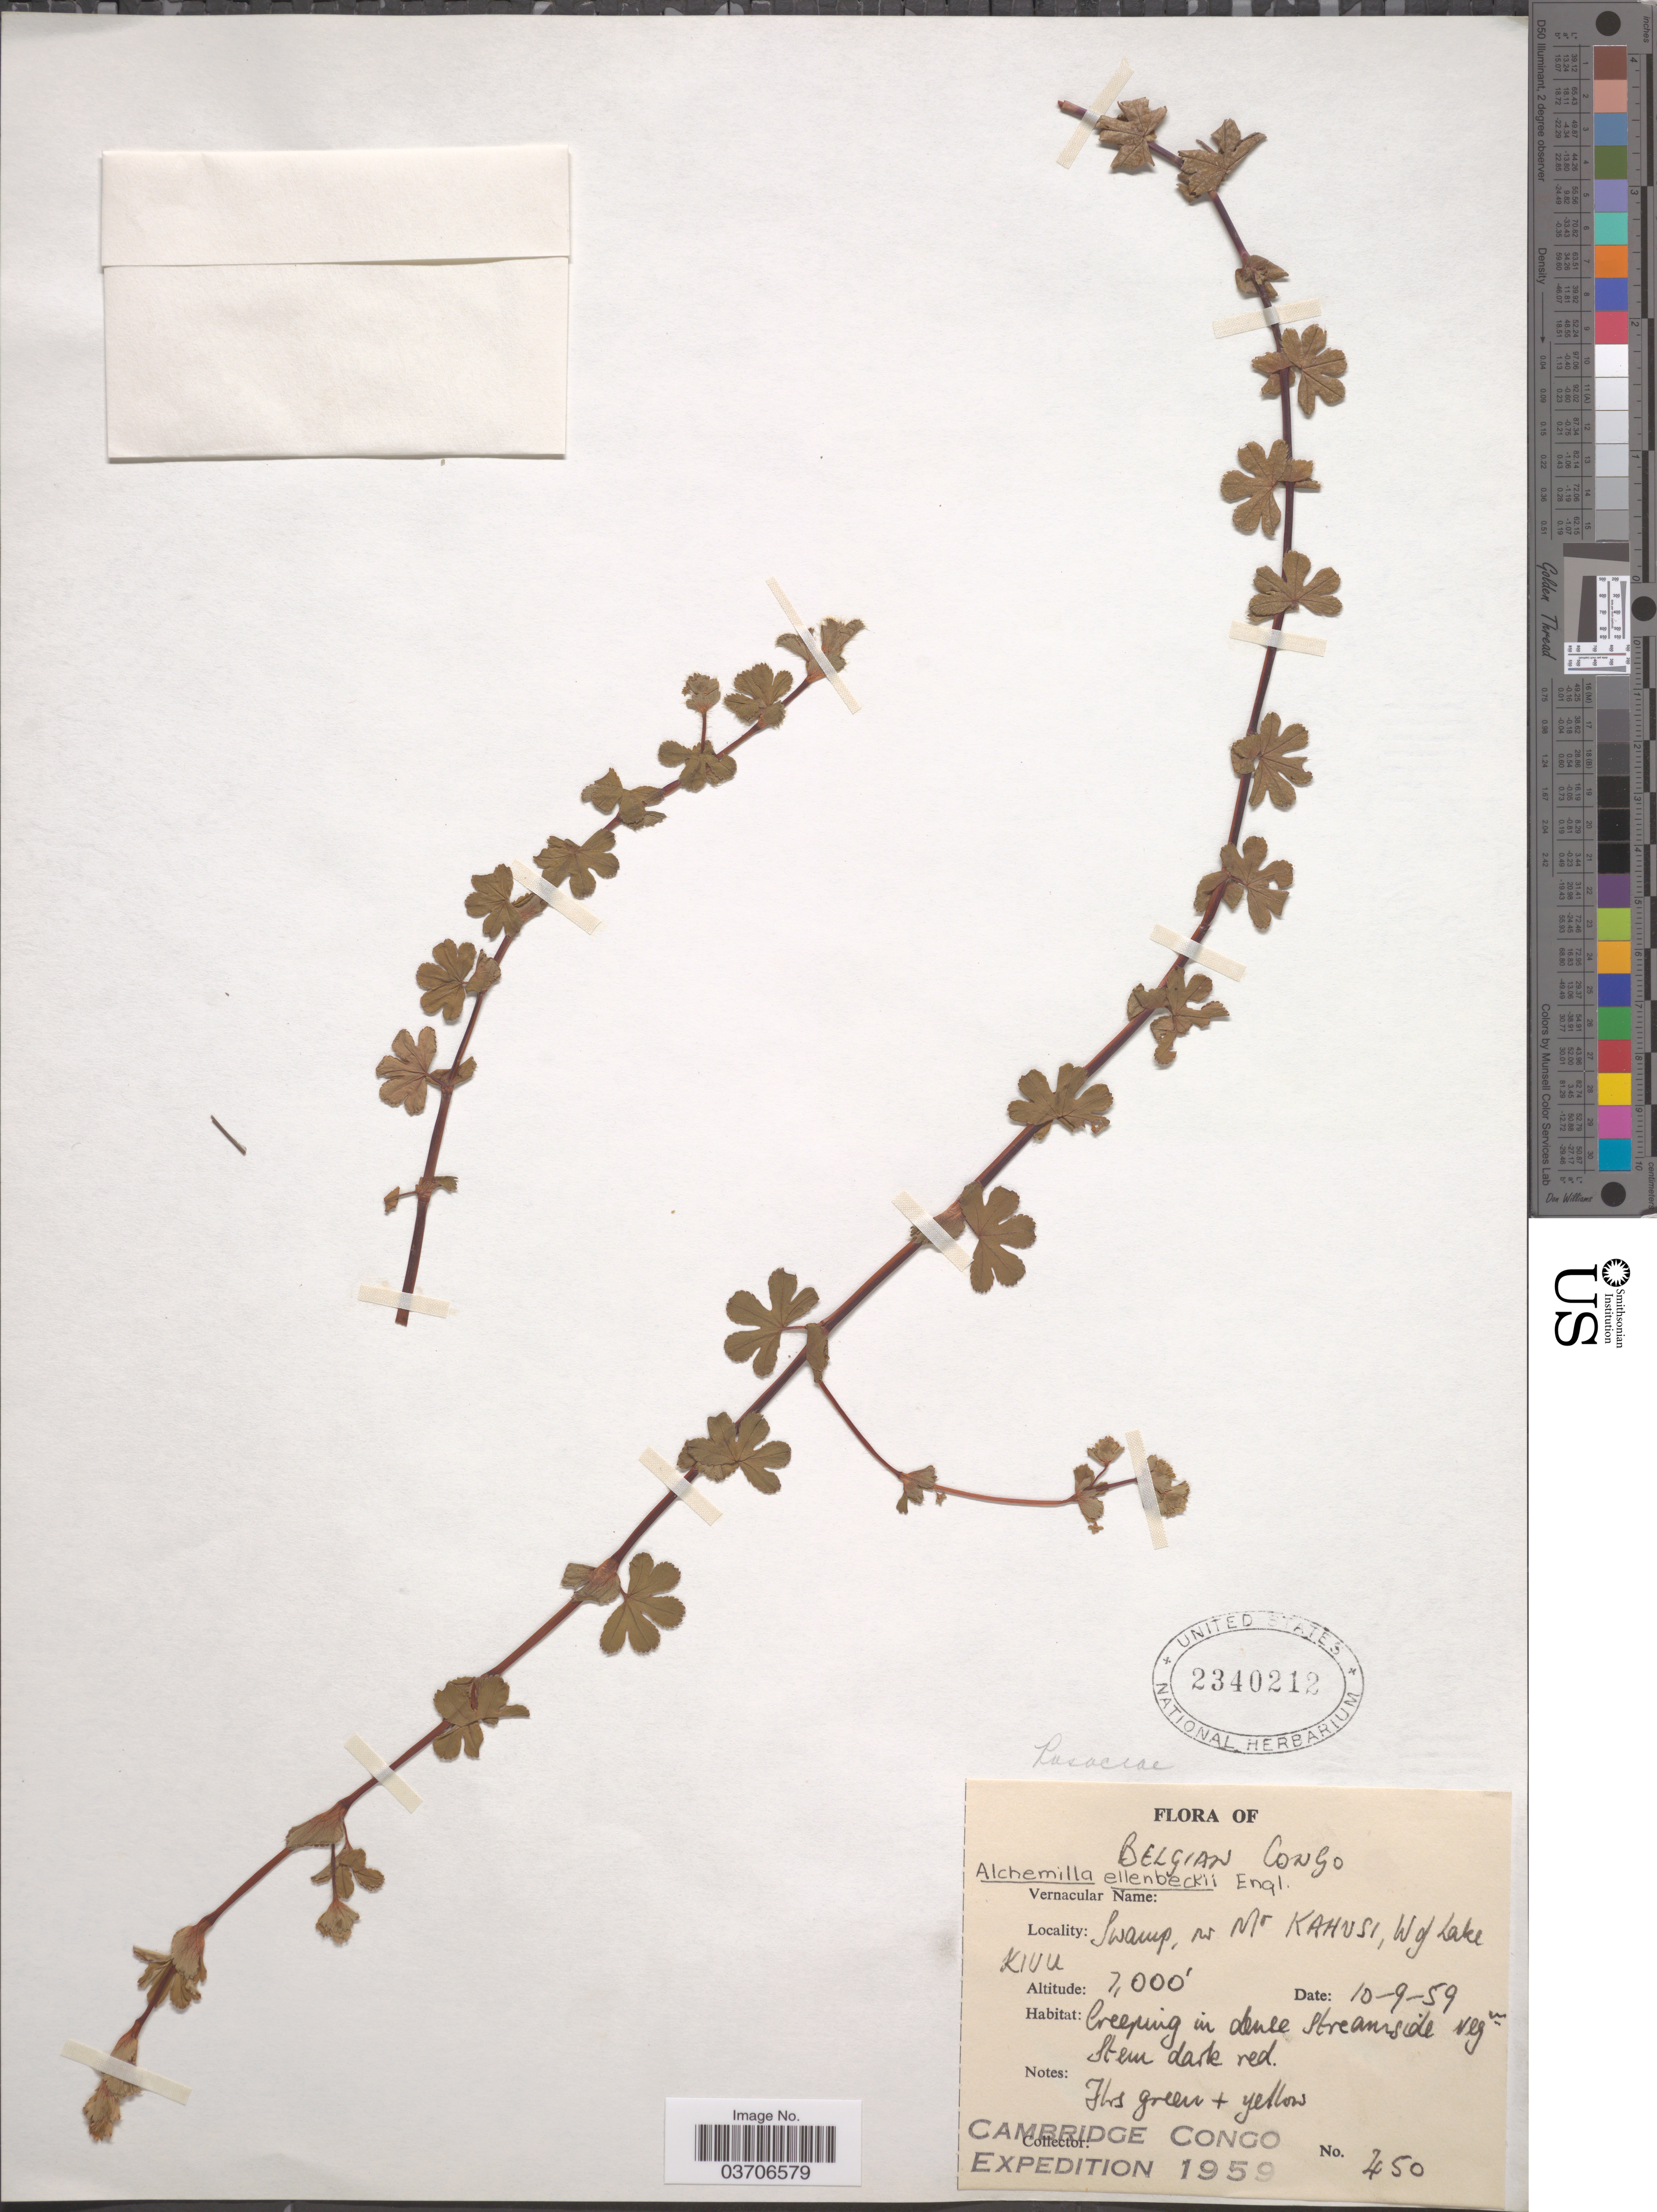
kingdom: Plantae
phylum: Tracheophyta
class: Magnoliopsida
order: Rosales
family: Rosaceae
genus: Alchemilla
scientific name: Alchemilla ellenbeckii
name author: Engl.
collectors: Cambridge Congo Expedition 1959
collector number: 450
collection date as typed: Transcribed d/m/y: 10/9/59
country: Congo, Democratic Republic of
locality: Belgian Congo. Swamp, w N/o Kahusi, W of Lake Kivu.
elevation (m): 2134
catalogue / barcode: US 2340212